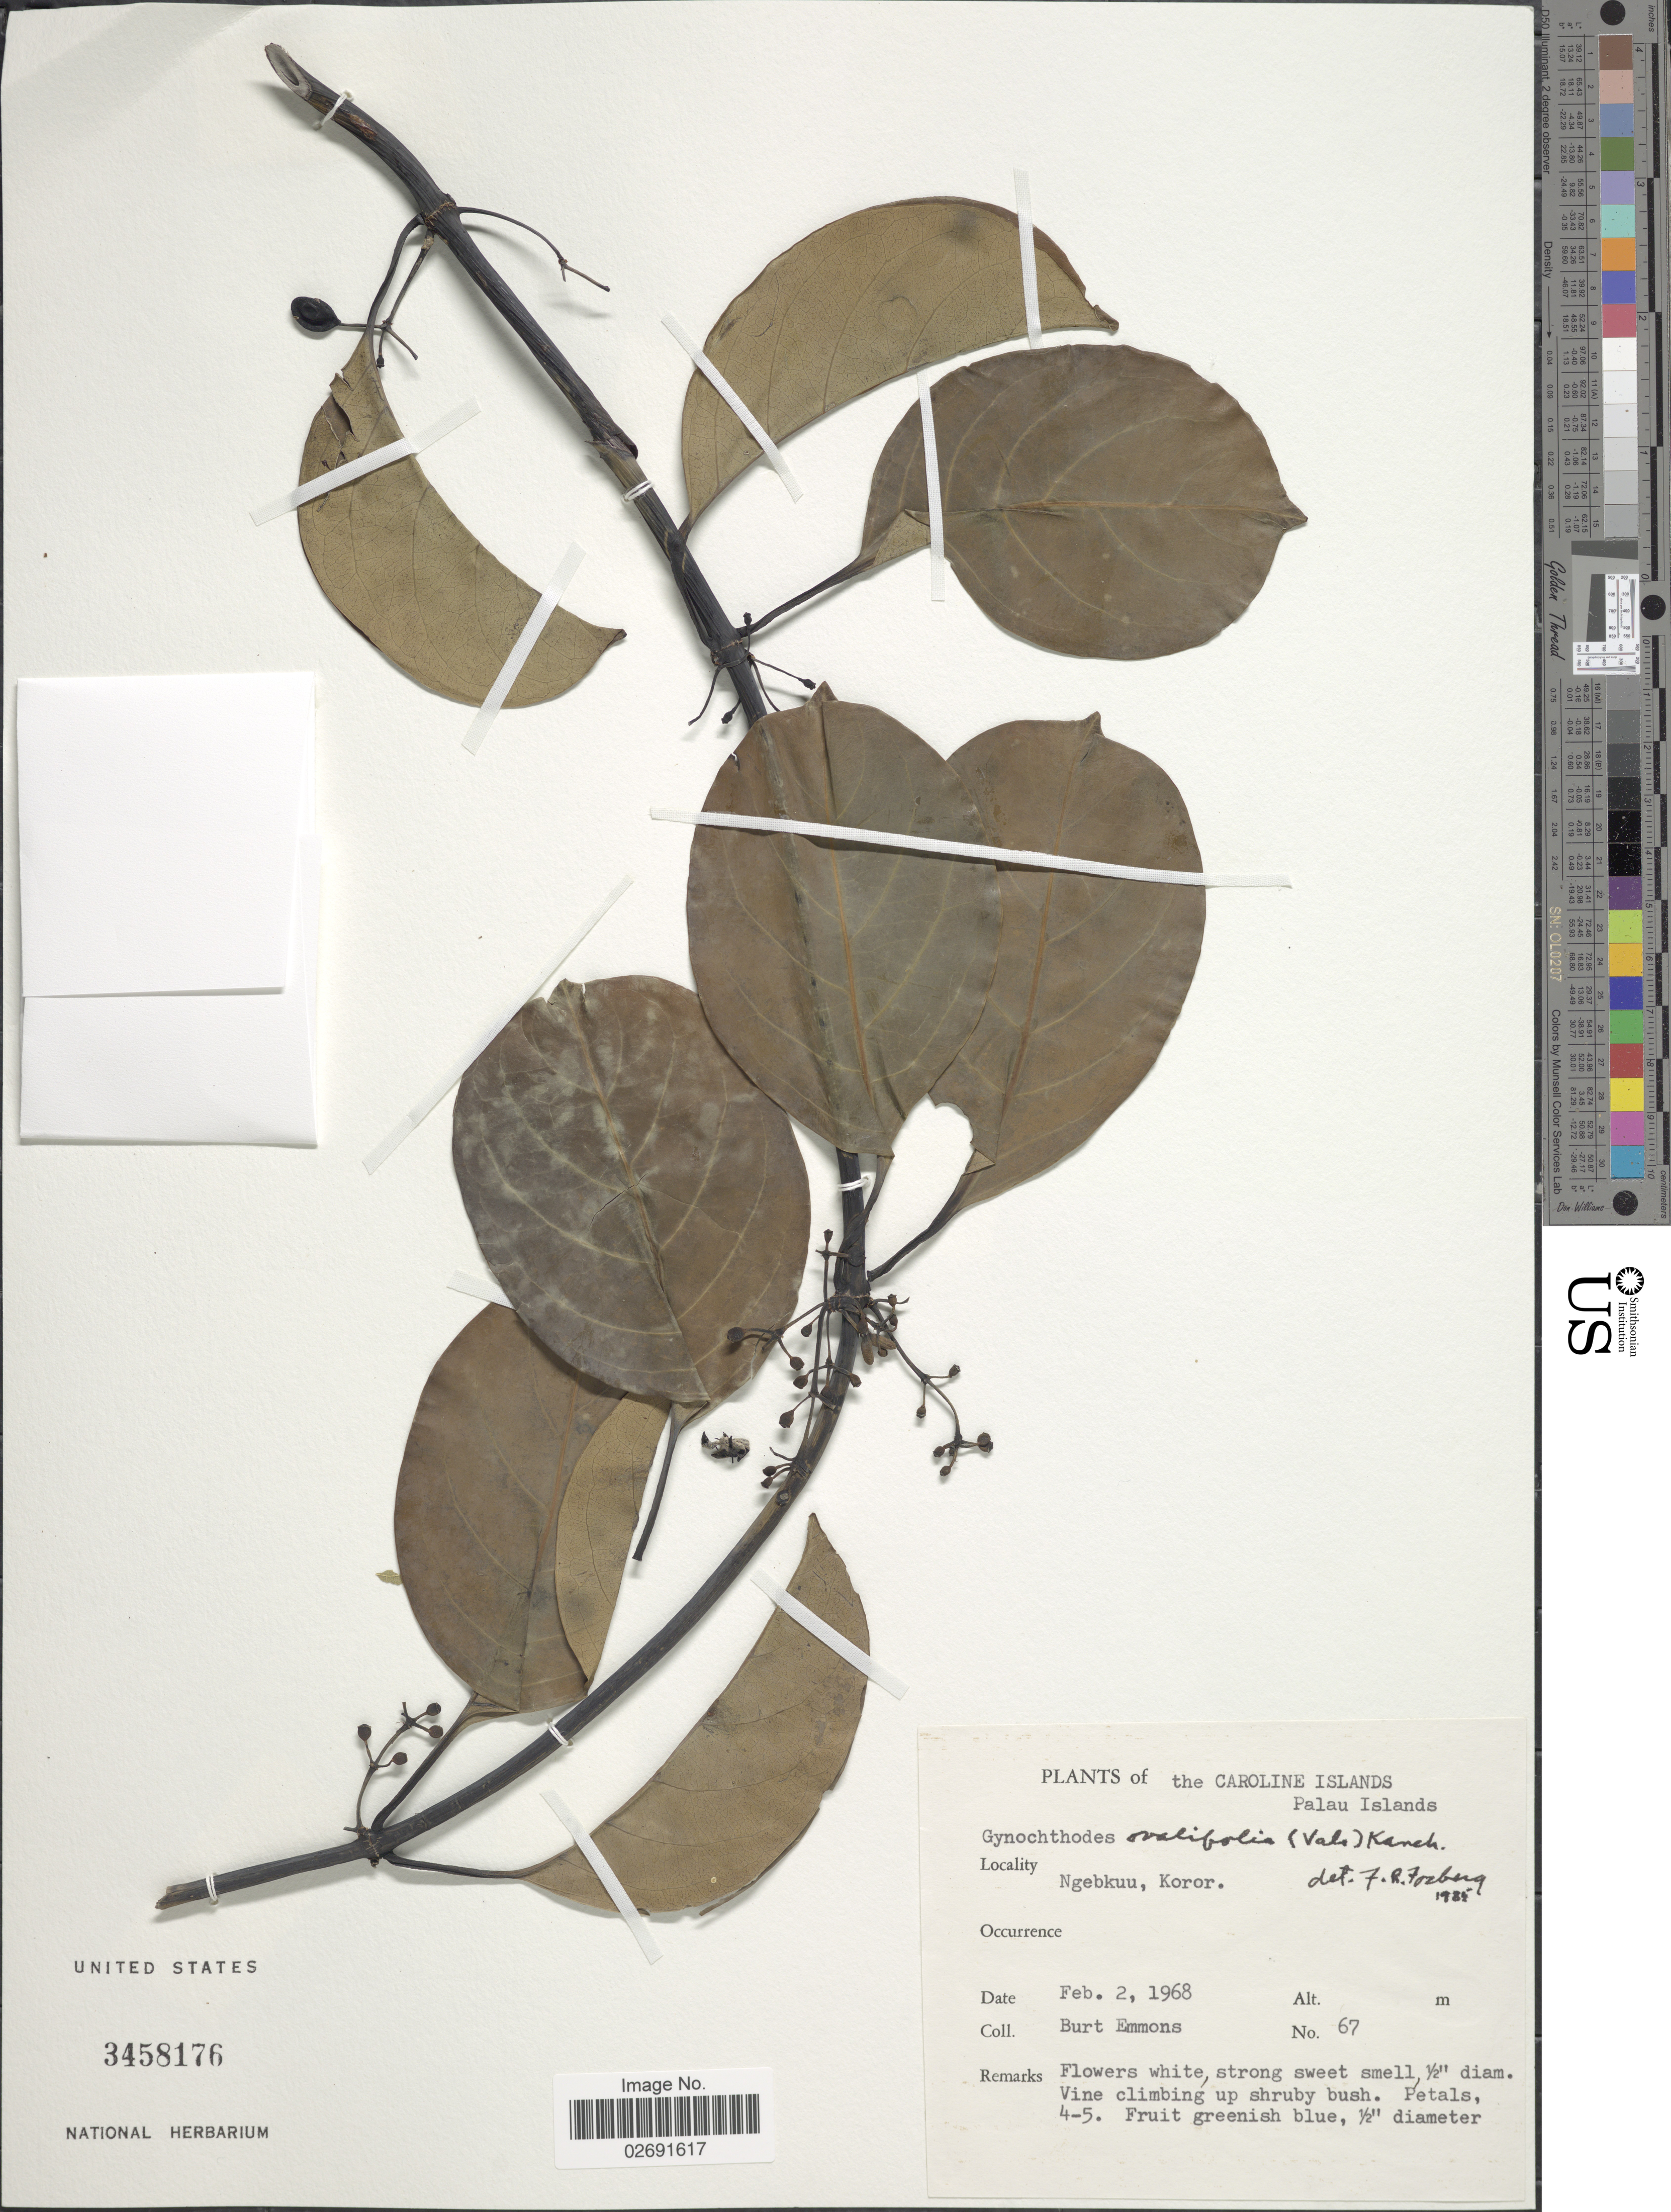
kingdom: Plantae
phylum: Tracheophyta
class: Magnoliopsida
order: Gentianales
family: Rubiaceae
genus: Gynochthodes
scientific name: Gynochthodes epiphytica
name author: (Rech. f.) A.C. Sm. & S.P. Darwin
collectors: B. Emmons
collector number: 67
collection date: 1968-02-02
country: Palau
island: Oreor [Koror]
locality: Ngebkuu, Koror.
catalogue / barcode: US 3458176